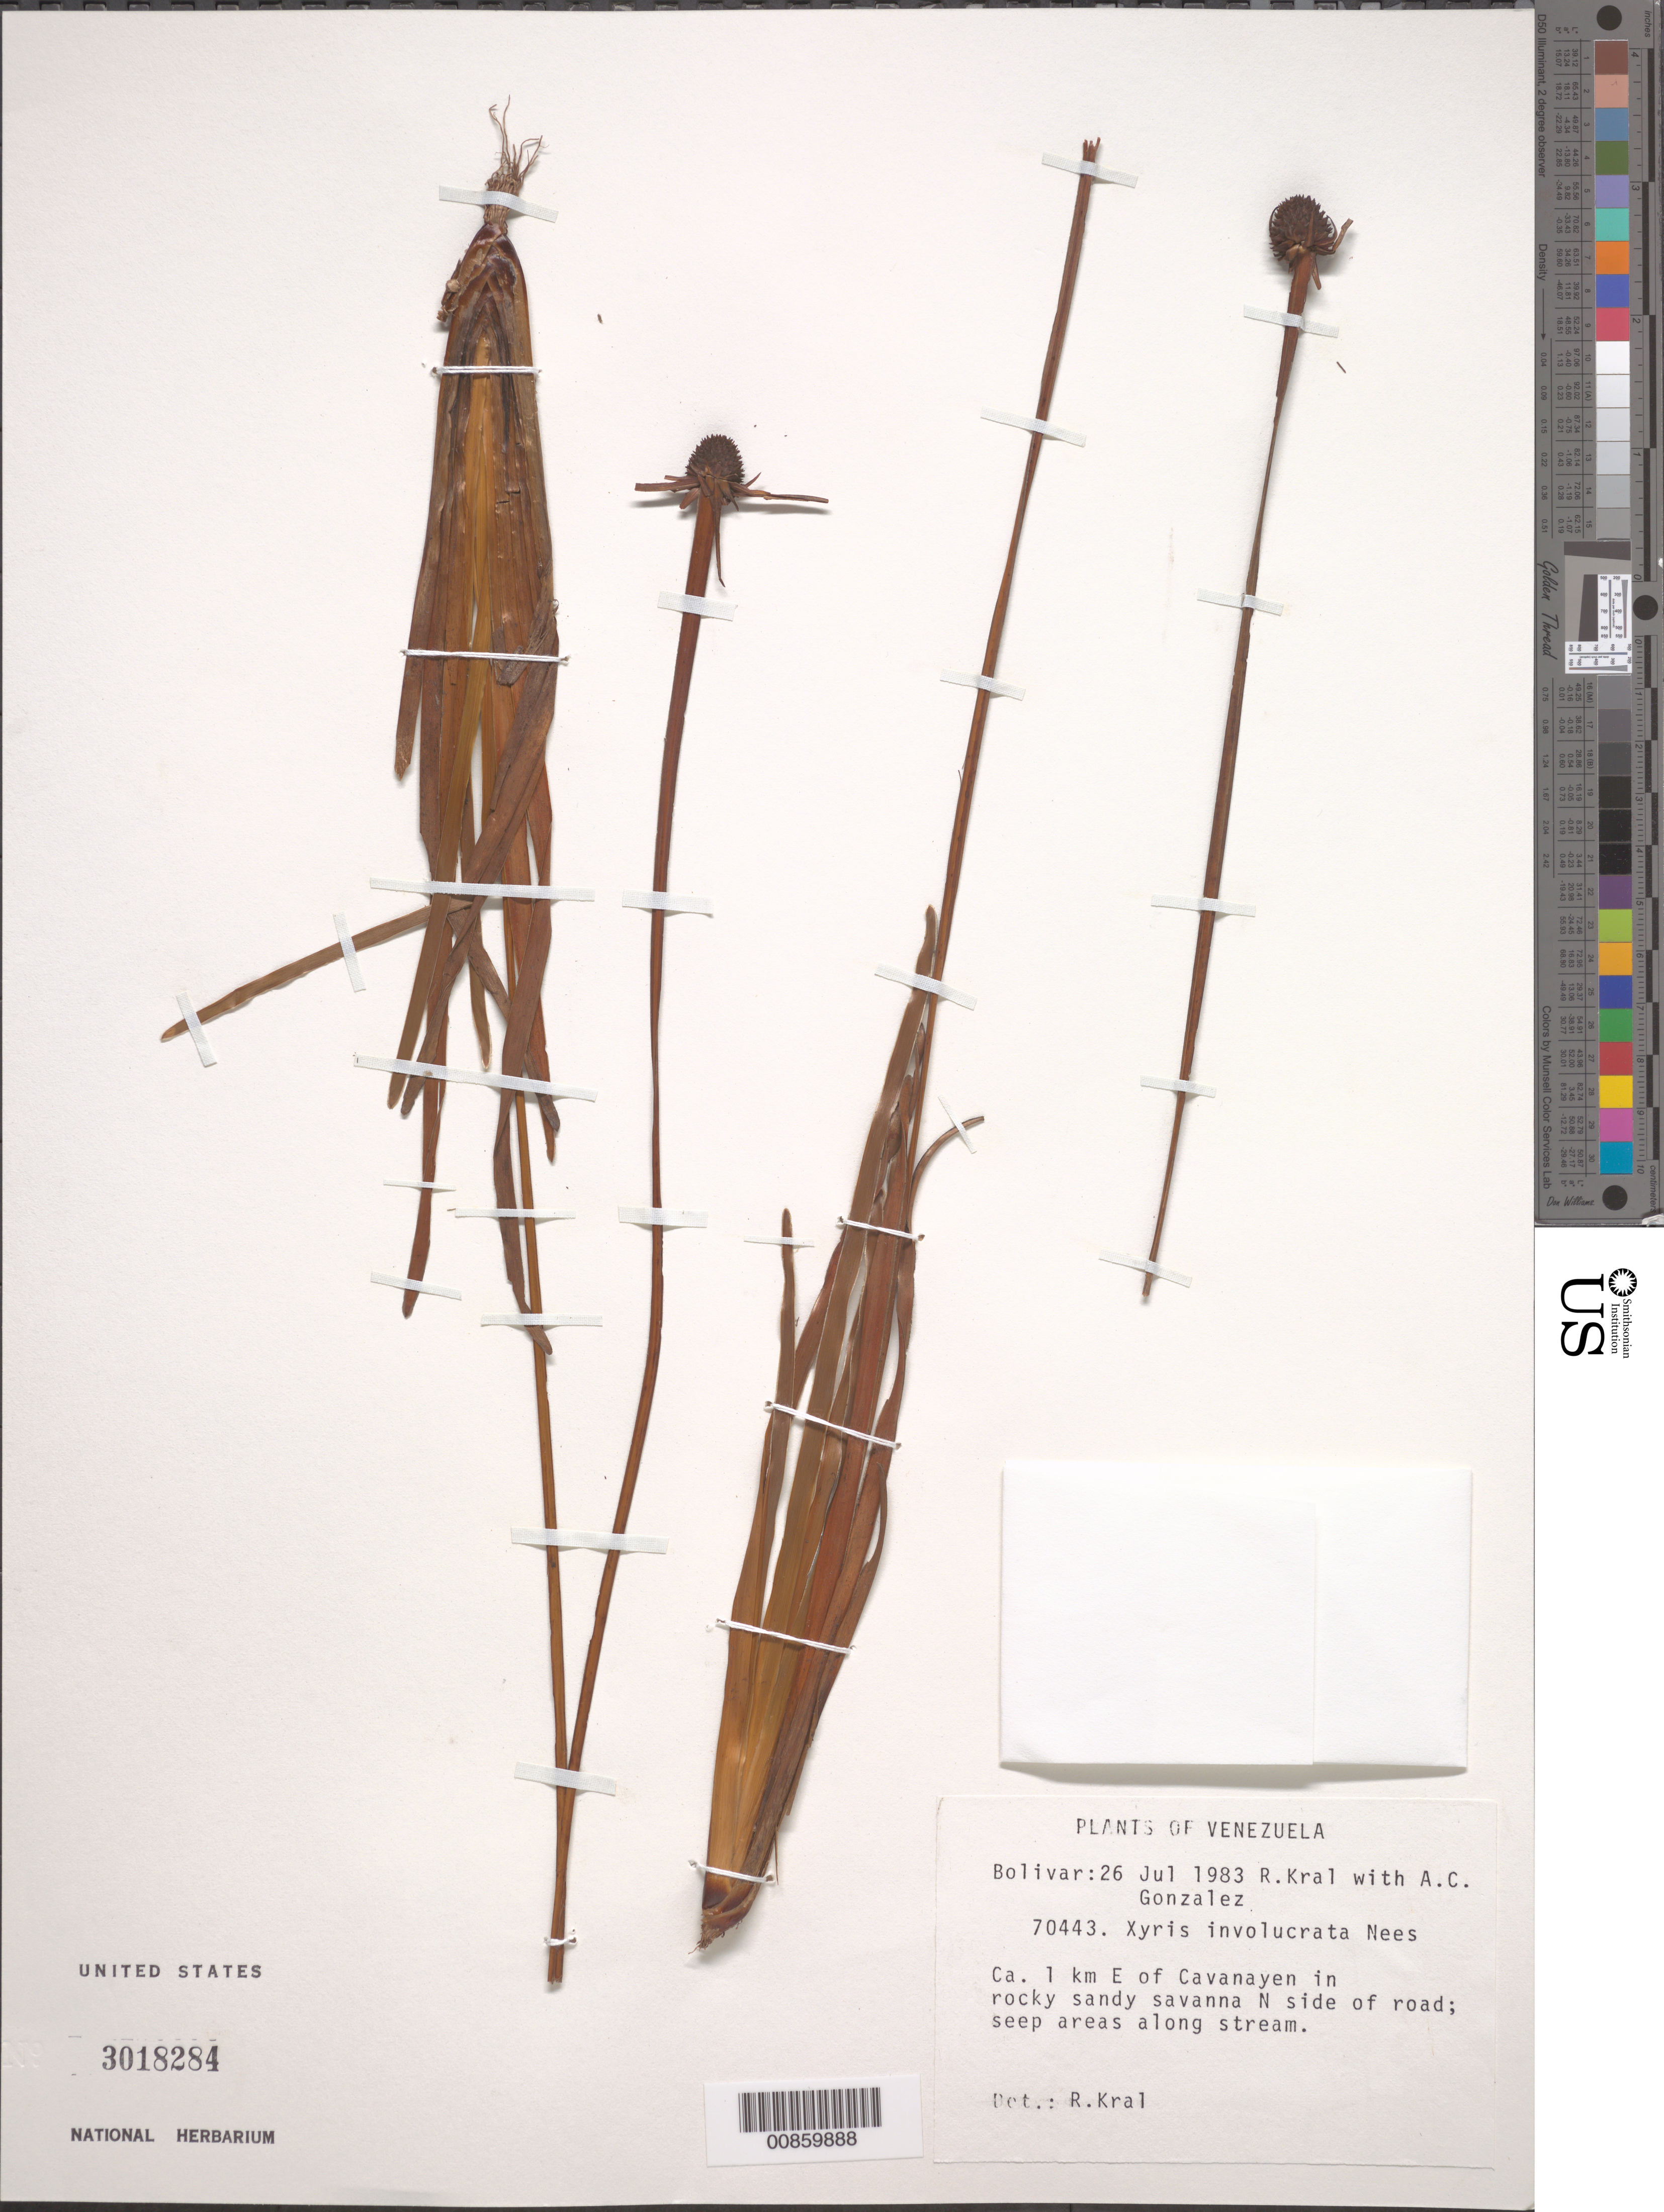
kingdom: Plantae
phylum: Tracheophyta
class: Liliopsida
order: Poales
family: Xyridaceae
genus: Xyris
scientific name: Xyris involucrata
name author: Nees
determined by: Kral, Robert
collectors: R. Kral & A. C. González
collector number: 70443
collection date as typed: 26-Jul-83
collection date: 1983-07-26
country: Venezuela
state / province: Bolívar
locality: Gran Sabana, Kavanayén, ca. 1 km E, on N side of road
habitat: Rocky sandy savanna; seep areas along stream.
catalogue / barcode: US 3018284